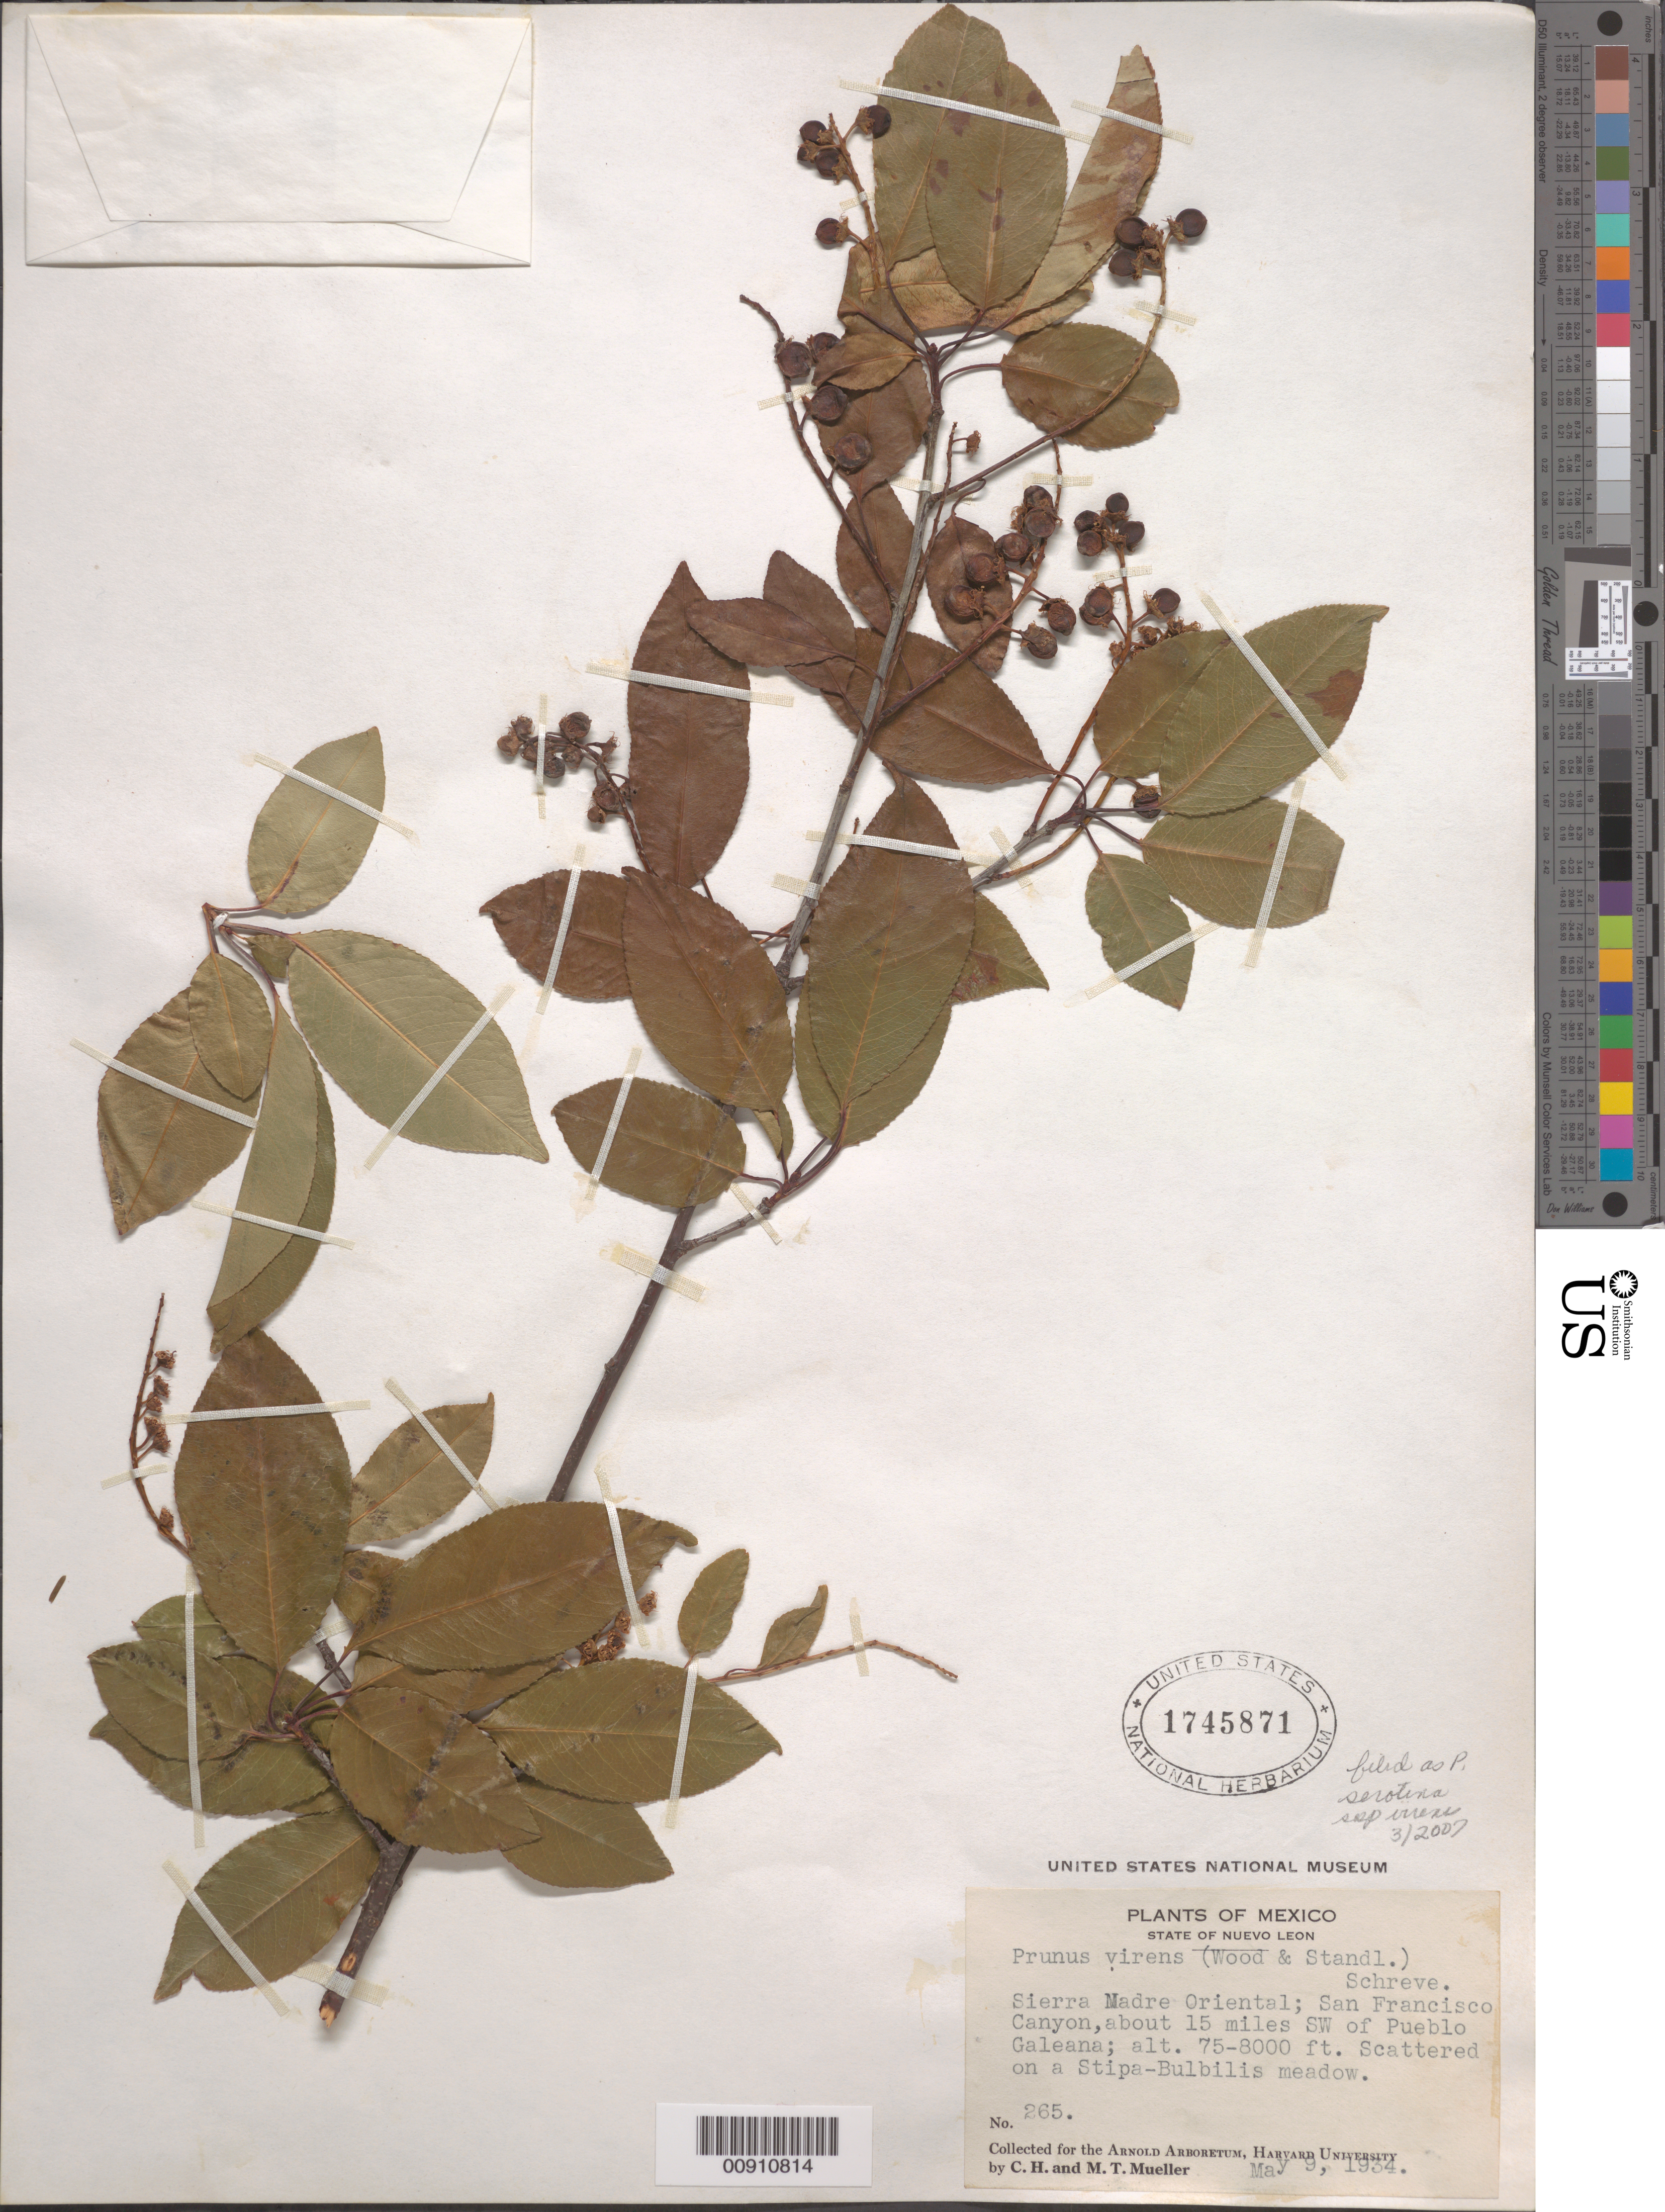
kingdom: Plantae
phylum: Tracheophyta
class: Magnoliopsida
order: Rosales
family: Rosaceae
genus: Prunus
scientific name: Prunus serotina var. rufula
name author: (Wooton & Standl.) McVaugh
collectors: C. H. Mueller & M. Mueller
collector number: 265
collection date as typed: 09 May 1934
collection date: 1934-05-09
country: Mexico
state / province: Nuevo León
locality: Sierra Madre Oriental; San Francisco Canyon, about 15 miles SW of Pueblo Galeana.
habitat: Scattered on a Stipa-Bulbilis meadow.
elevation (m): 2286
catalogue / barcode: US 1745871